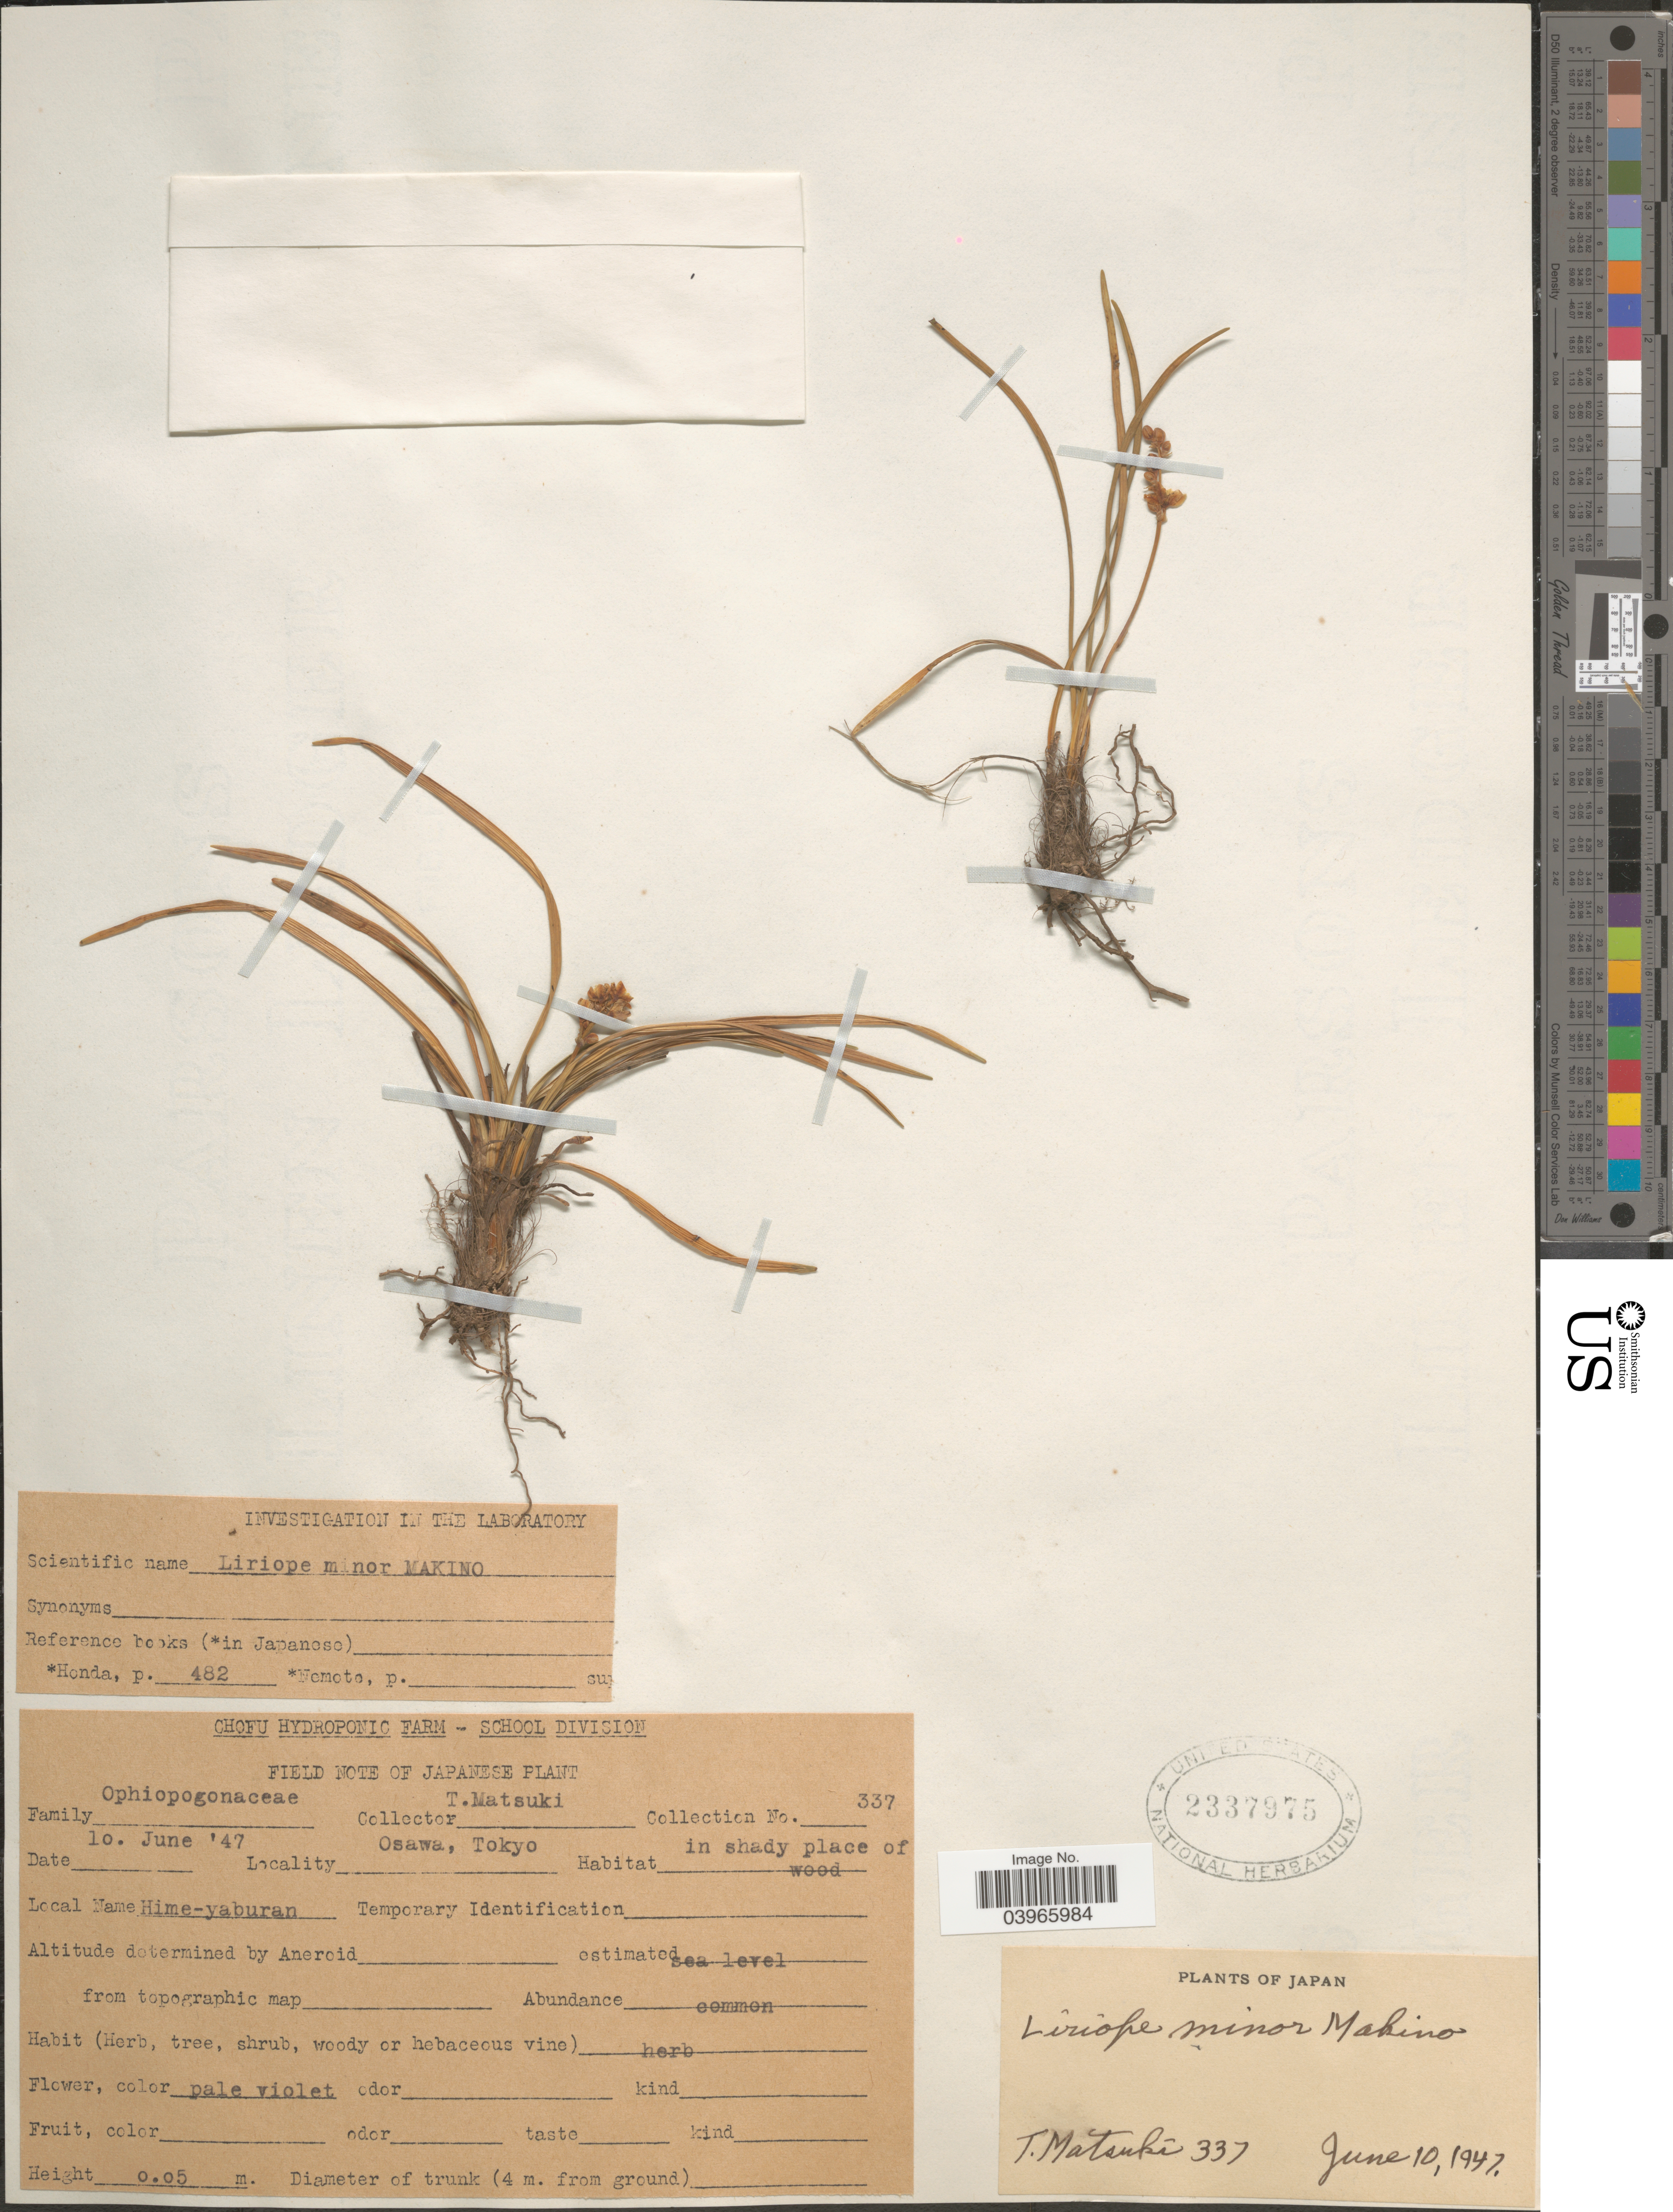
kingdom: Plantae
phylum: Tracheophyta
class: Liliopsida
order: Asparagales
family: Asparagaceae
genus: Liriope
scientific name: Liriope minor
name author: (Maxim.) Makino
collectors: T. Matsuki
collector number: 337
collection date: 1947-06-10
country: Japan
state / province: Tokyo, Federal City of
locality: Osawa, Tokyo.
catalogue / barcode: US 2337975